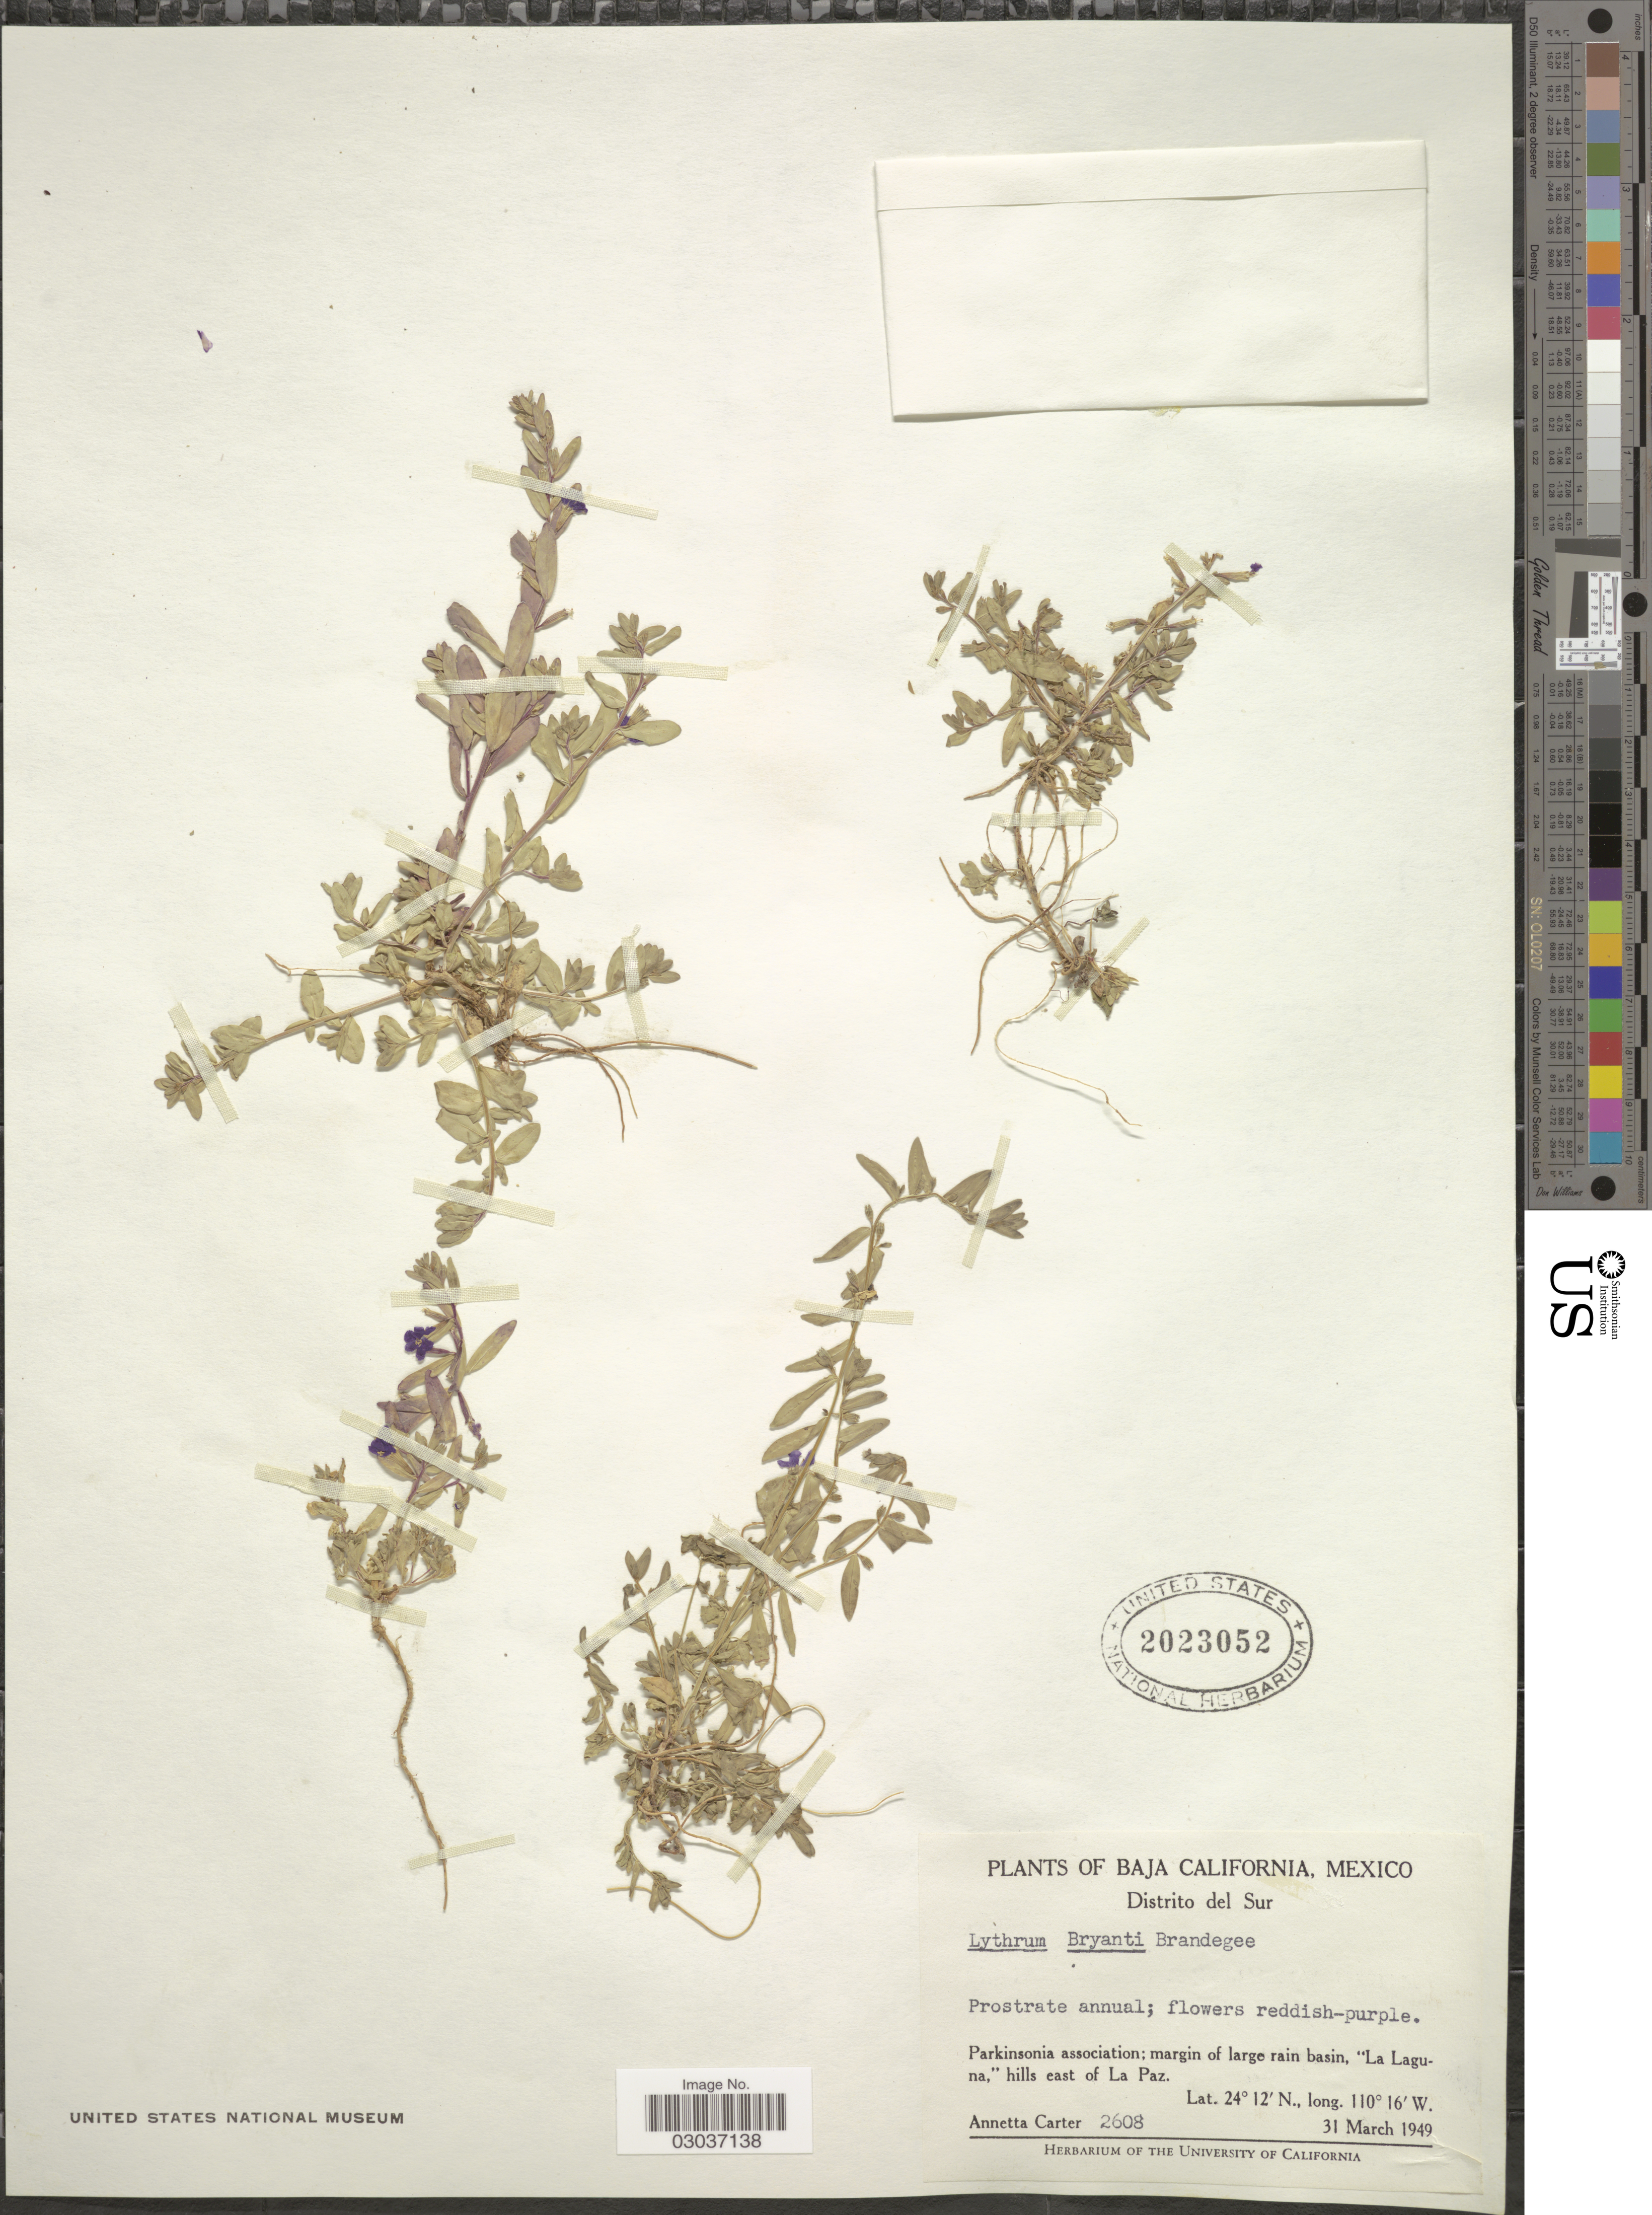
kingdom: Plantae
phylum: Tracheophyta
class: Magnoliopsida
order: Myrtales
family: Lythraceae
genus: Lythrum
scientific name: Lythrum bryantii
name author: Brandegee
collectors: A. Carter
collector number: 2608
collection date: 1949-03-31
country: Mexico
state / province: Baja California Sur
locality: Distrito del Sur. "La Laguna," hills east of La Paz.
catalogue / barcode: US 2023052